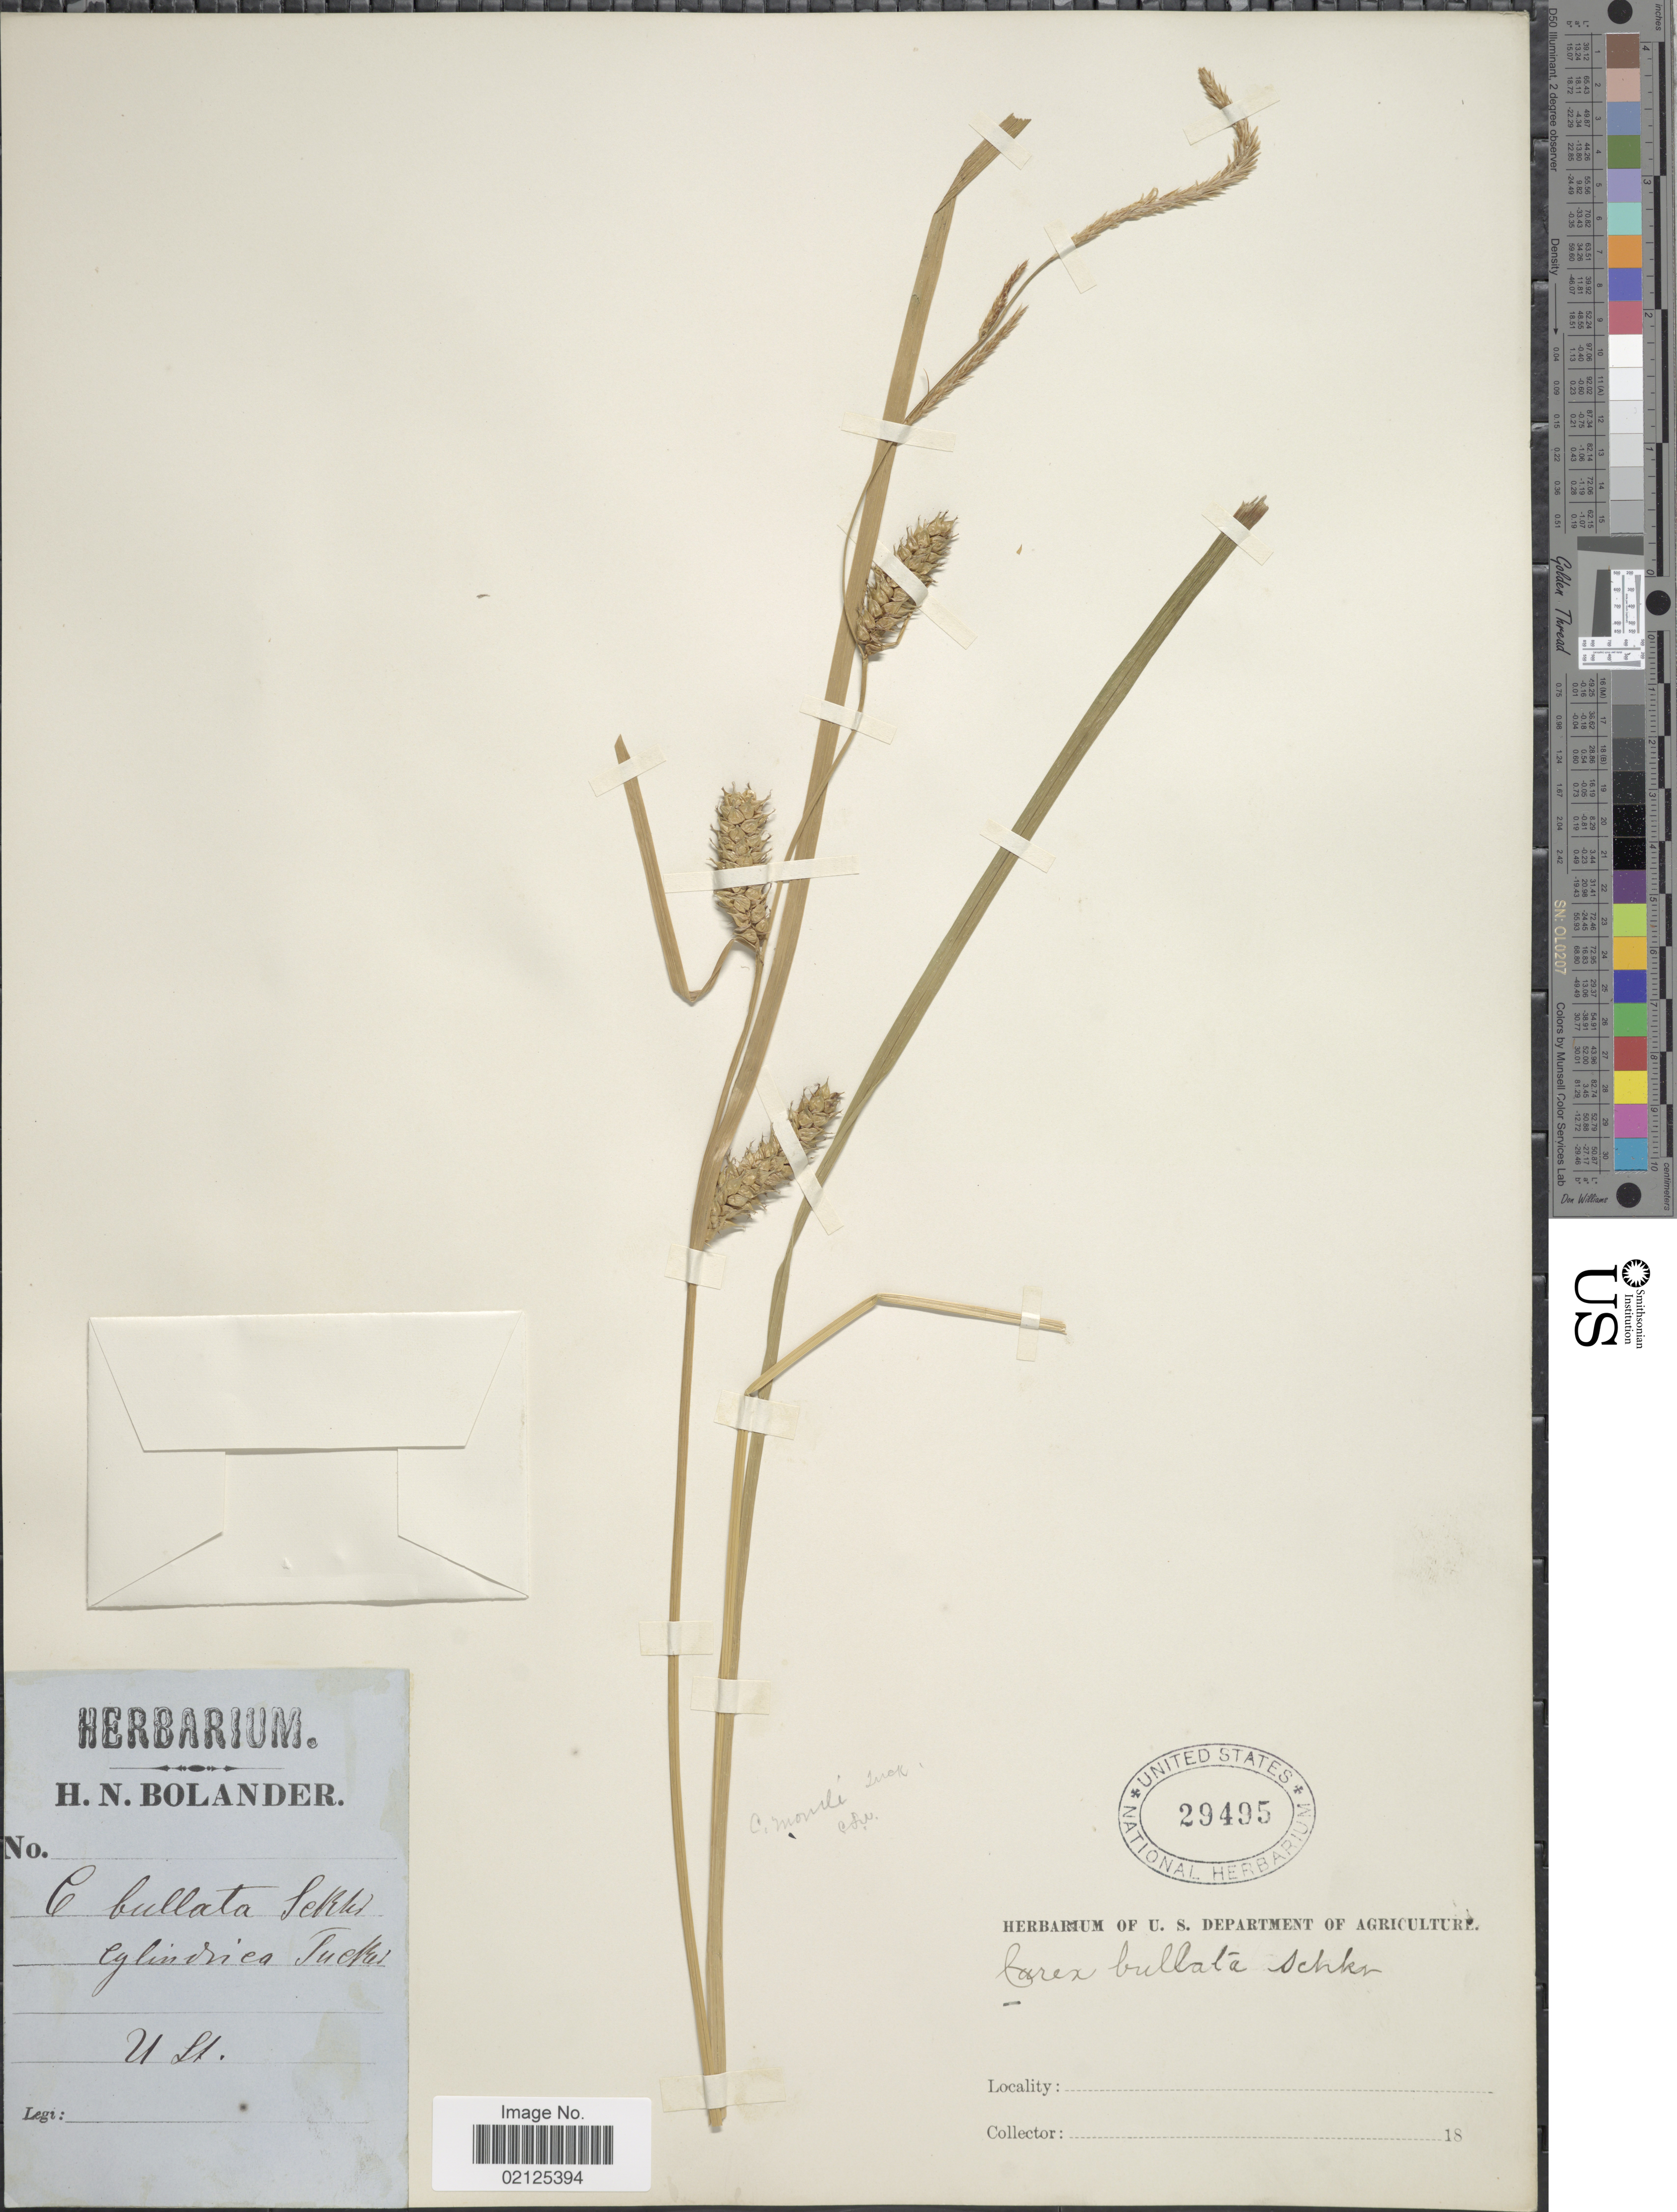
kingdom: Plantae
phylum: Tracheophyta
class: Liliopsida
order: Poales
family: Cyperaceae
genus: Carex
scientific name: Carex vesicaria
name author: L.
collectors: H. Bolander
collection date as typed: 18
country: United States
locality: U. St.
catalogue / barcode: US 29495